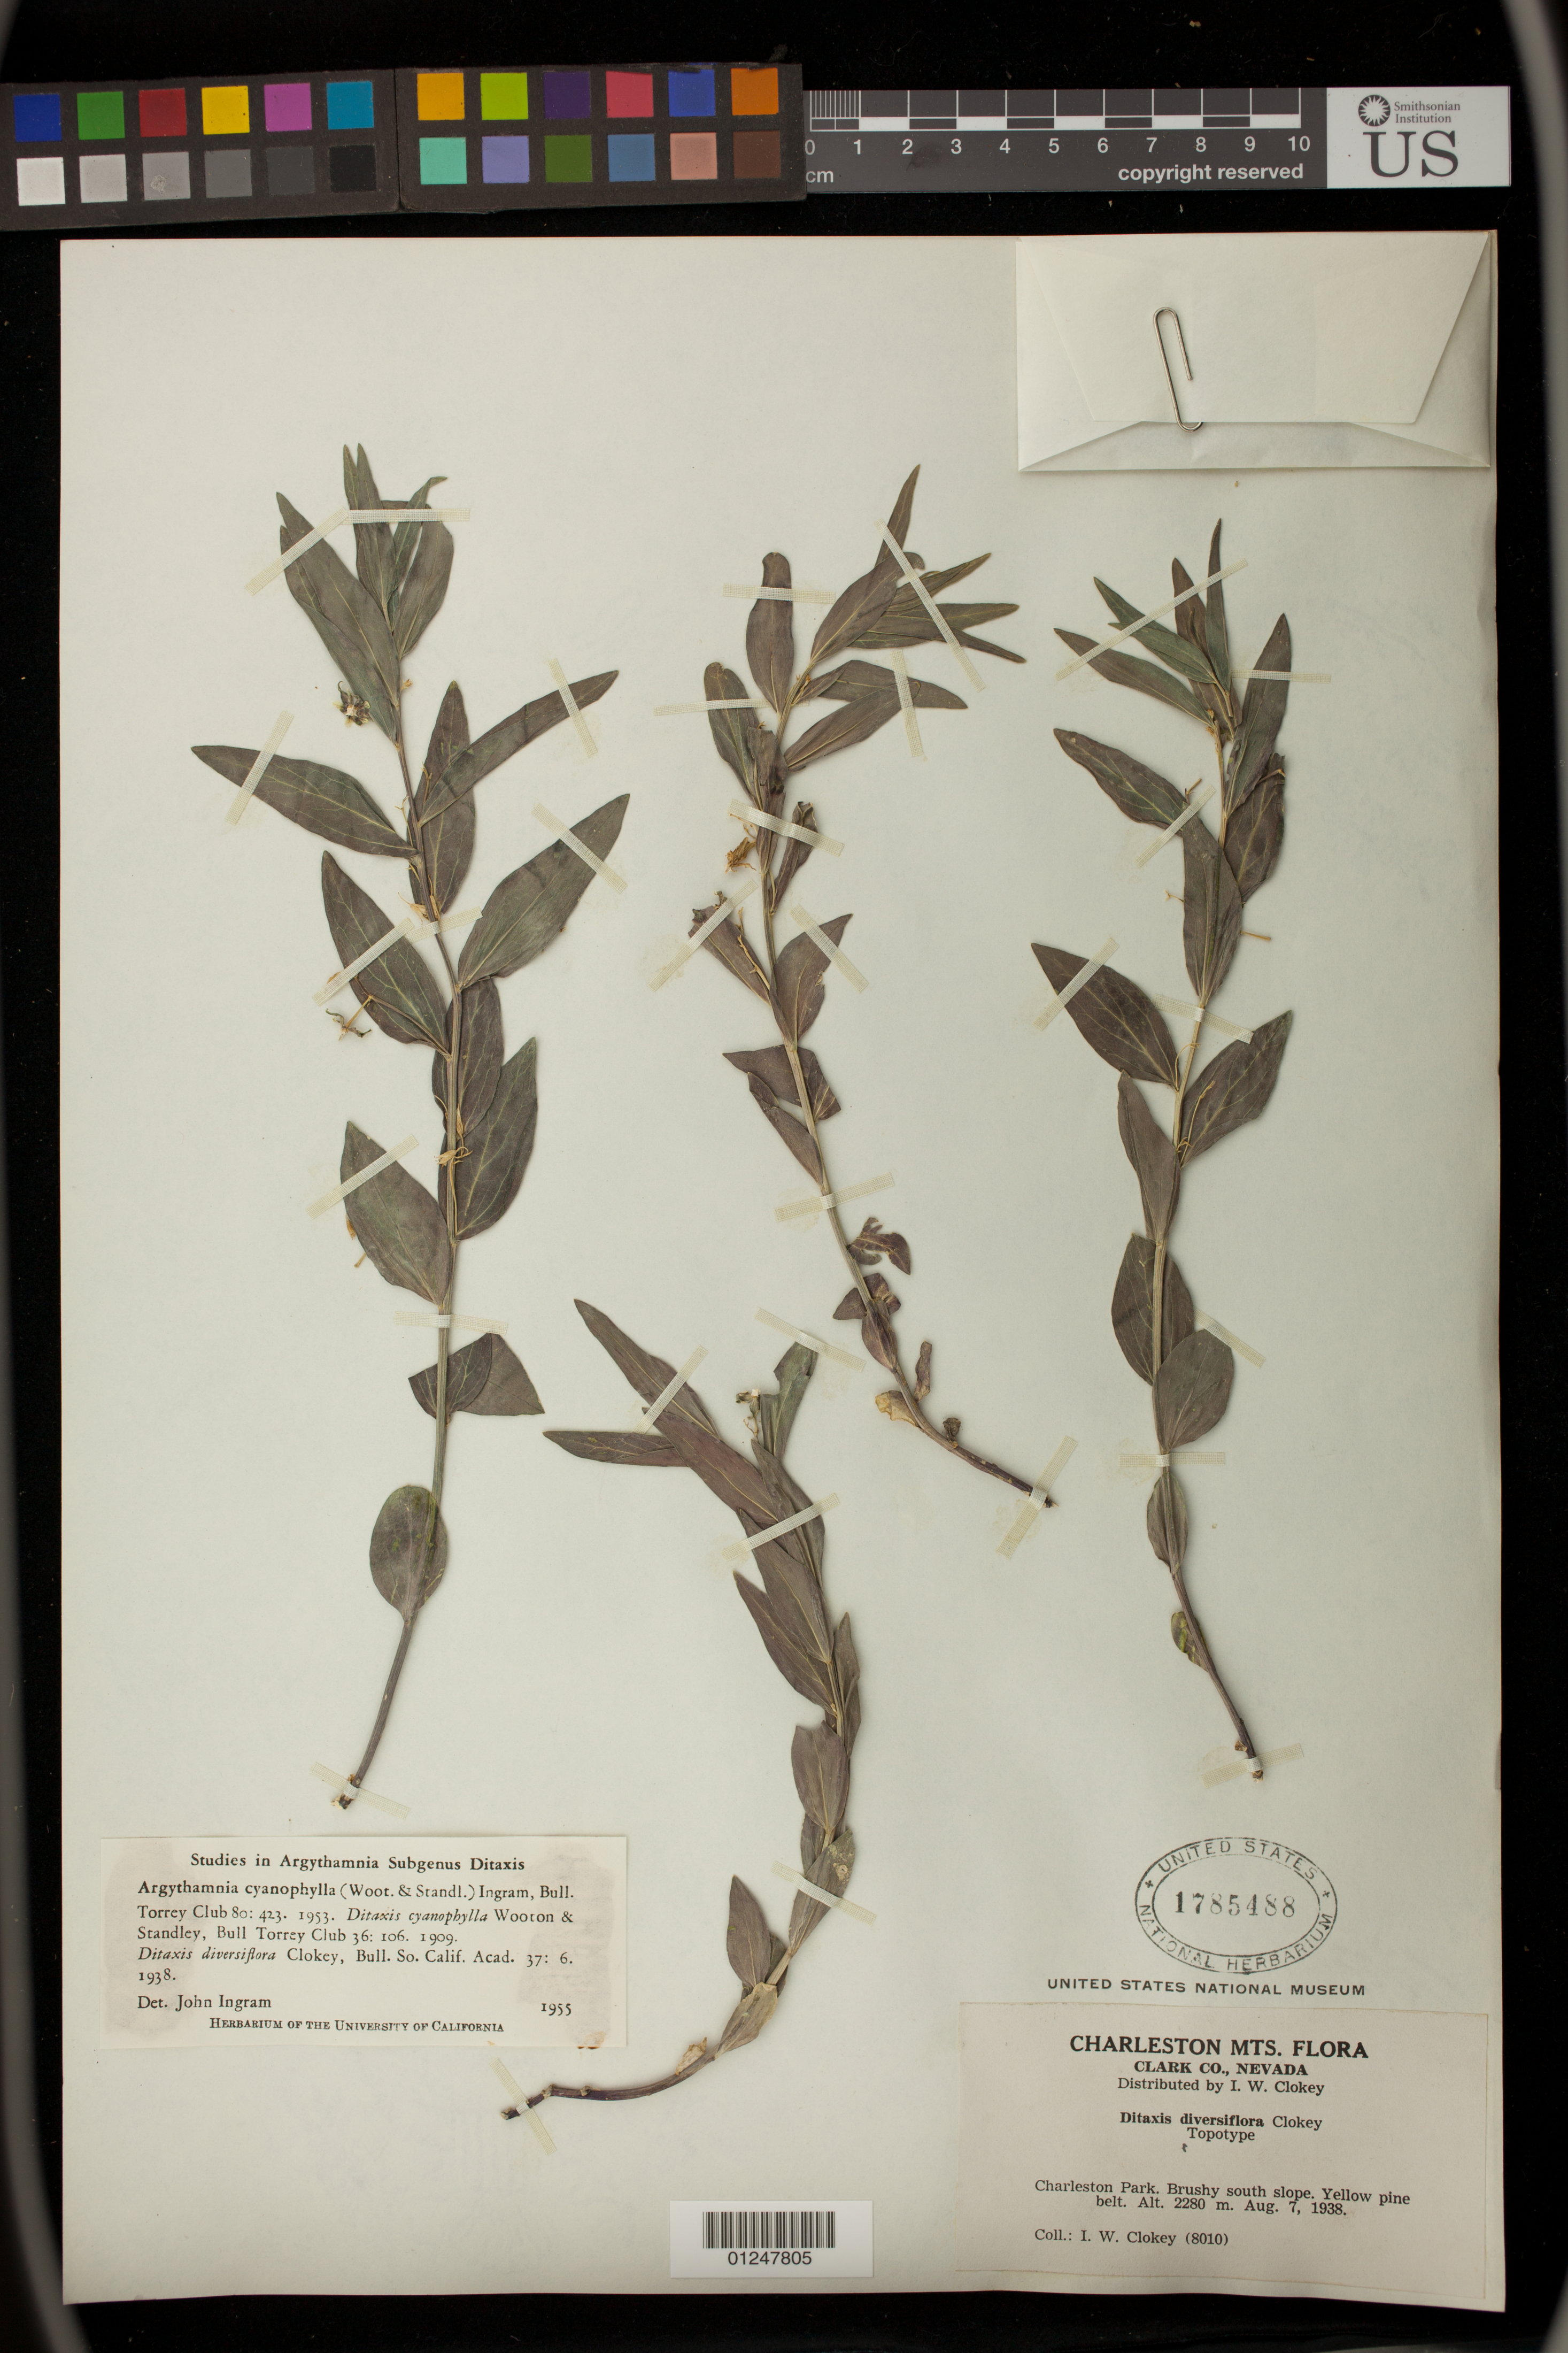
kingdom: Plantae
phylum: Tracheophyta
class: Magnoliopsida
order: Malpighiales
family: Euphorbiaceae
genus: Argythamnia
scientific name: Argythamnia cyanophylla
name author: (Wooton & Standl.) J.W. Ingram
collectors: I. W. Clokey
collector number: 8010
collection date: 1938-08-07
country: United States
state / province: Nevada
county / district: Clark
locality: Charleston Park. Brushy south slope. Yellow pine belt.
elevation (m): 2280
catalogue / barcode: US 1785488